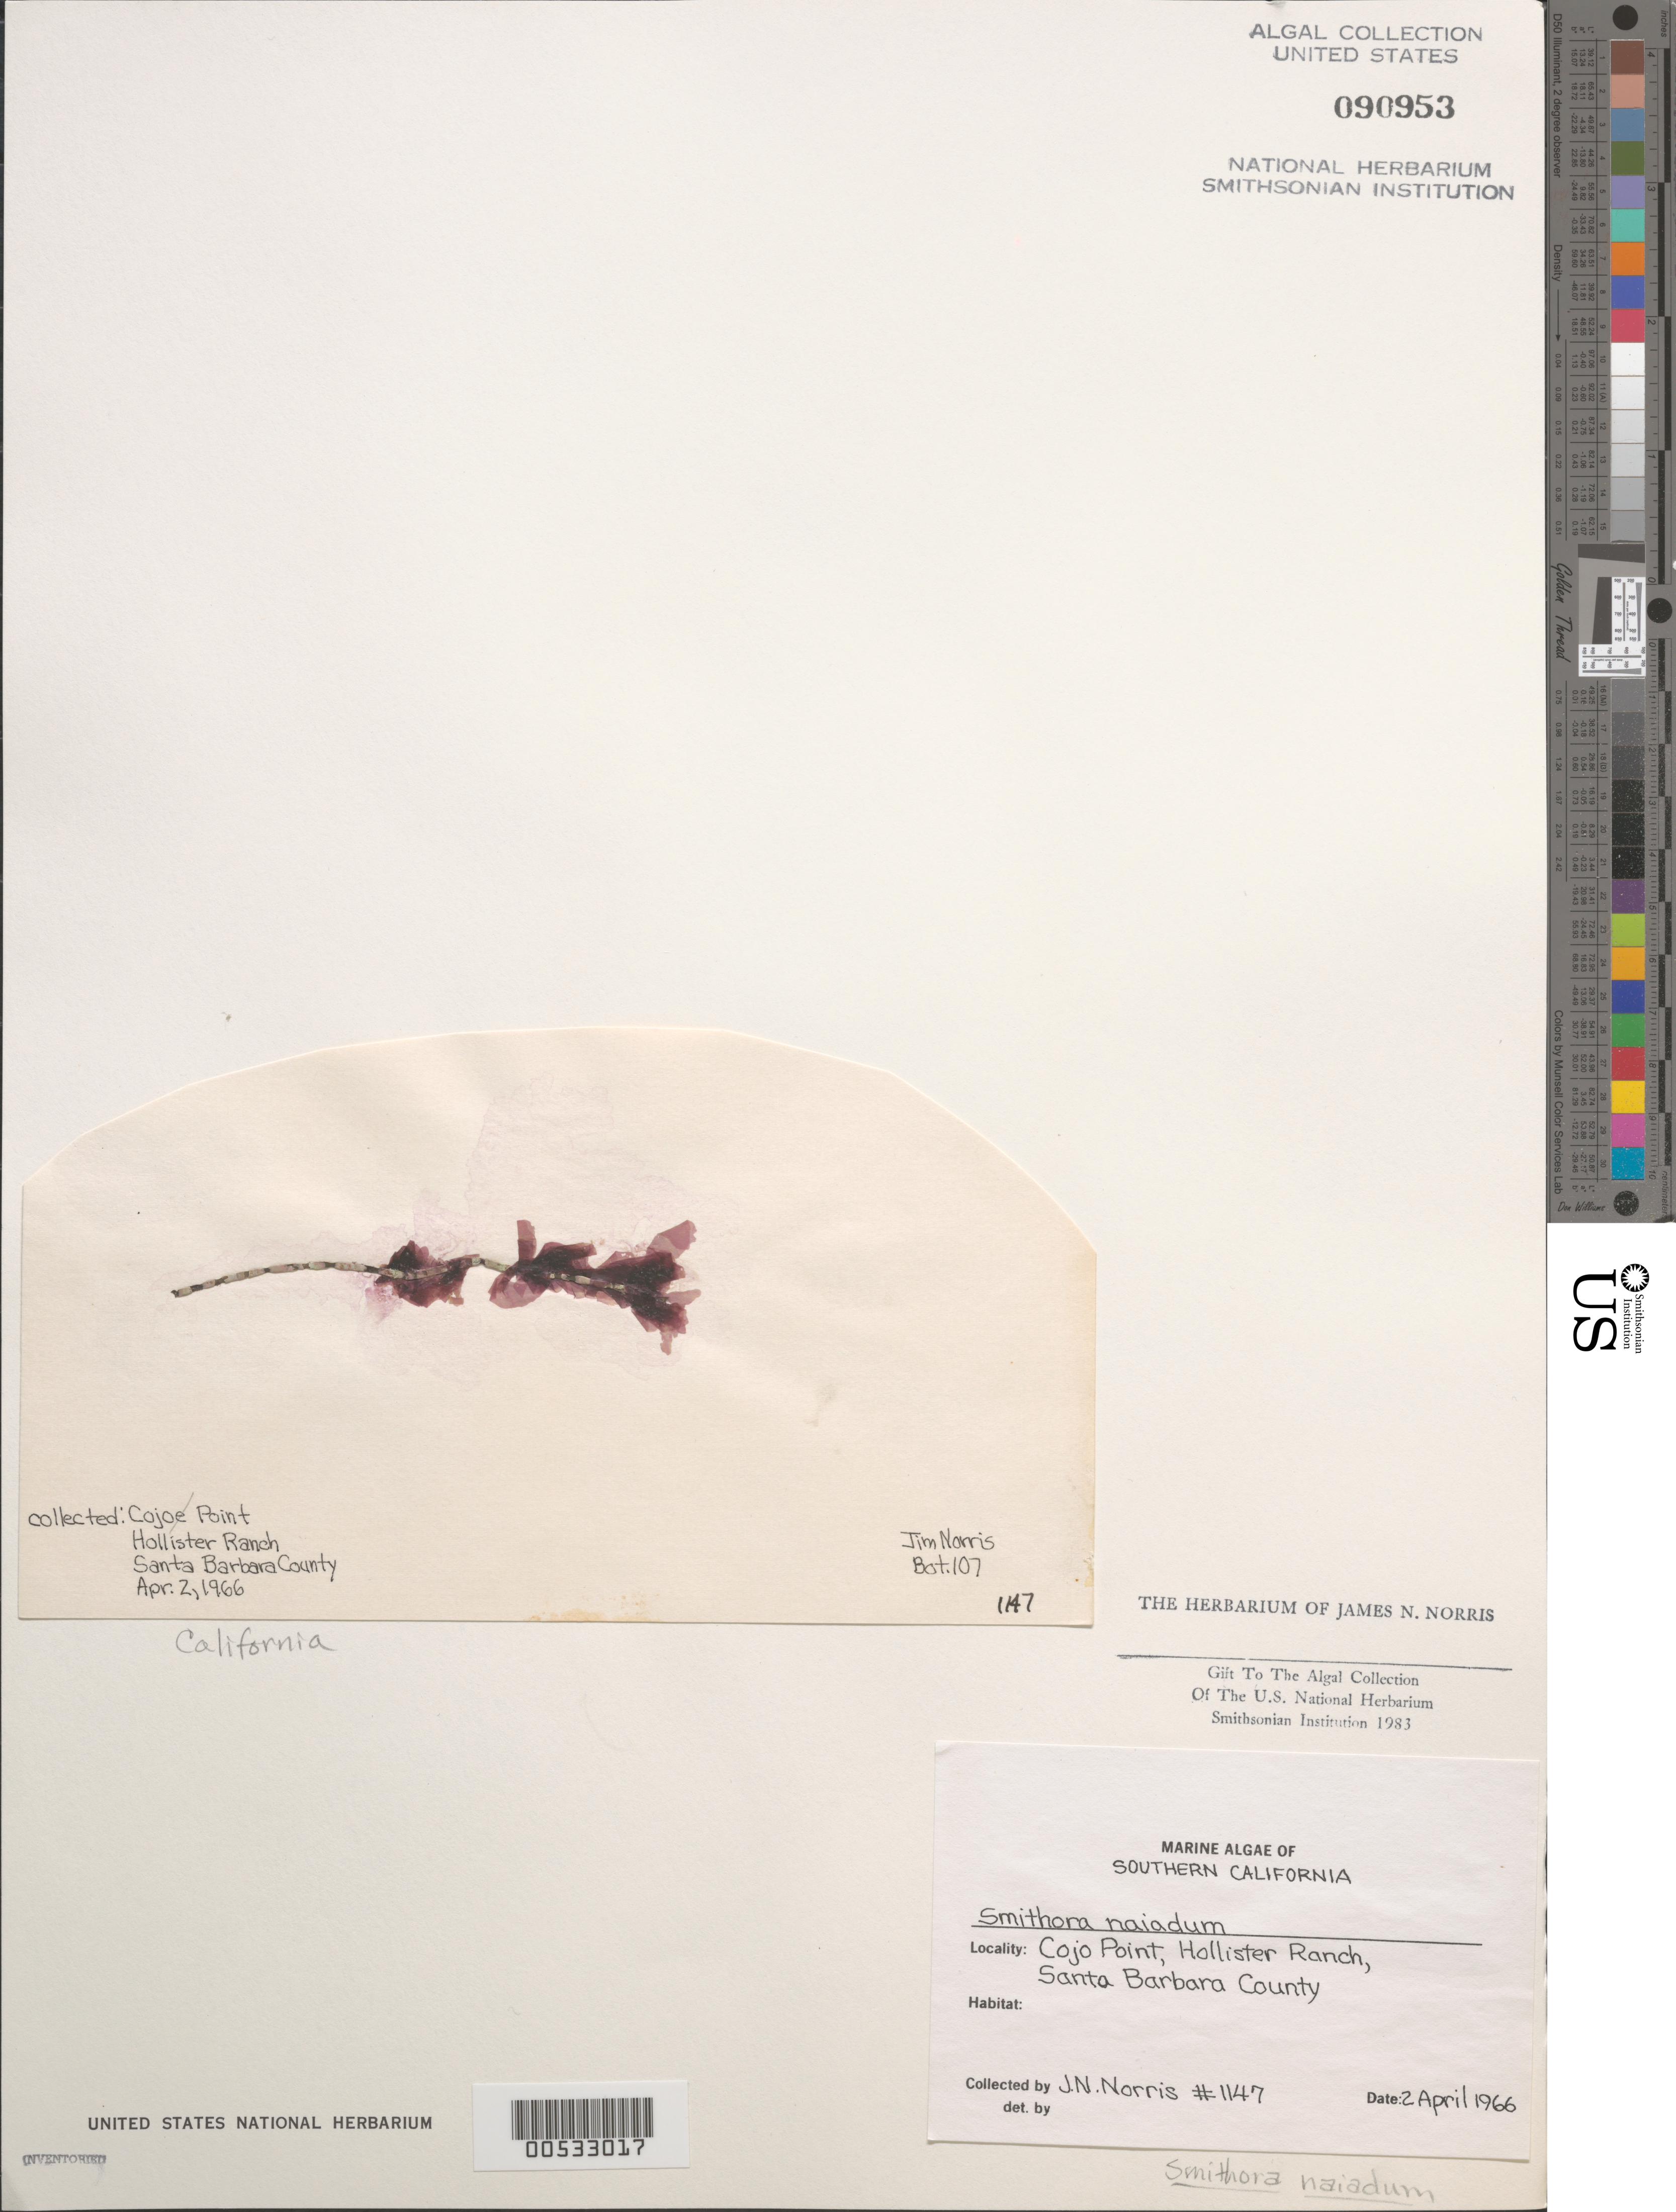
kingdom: Plantae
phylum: Rhodophyta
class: Compsopogonophyceae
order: Erythropeltidales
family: Erythrotrichiaceae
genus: Smithora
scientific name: Smithora naiadum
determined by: Norris, James N.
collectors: J. N. Norris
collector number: JN-1147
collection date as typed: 02 Apr 1966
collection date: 1966-04-02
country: United States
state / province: California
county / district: Santa Barbara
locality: Cojo Point, Hollister Ranch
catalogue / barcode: US 90953